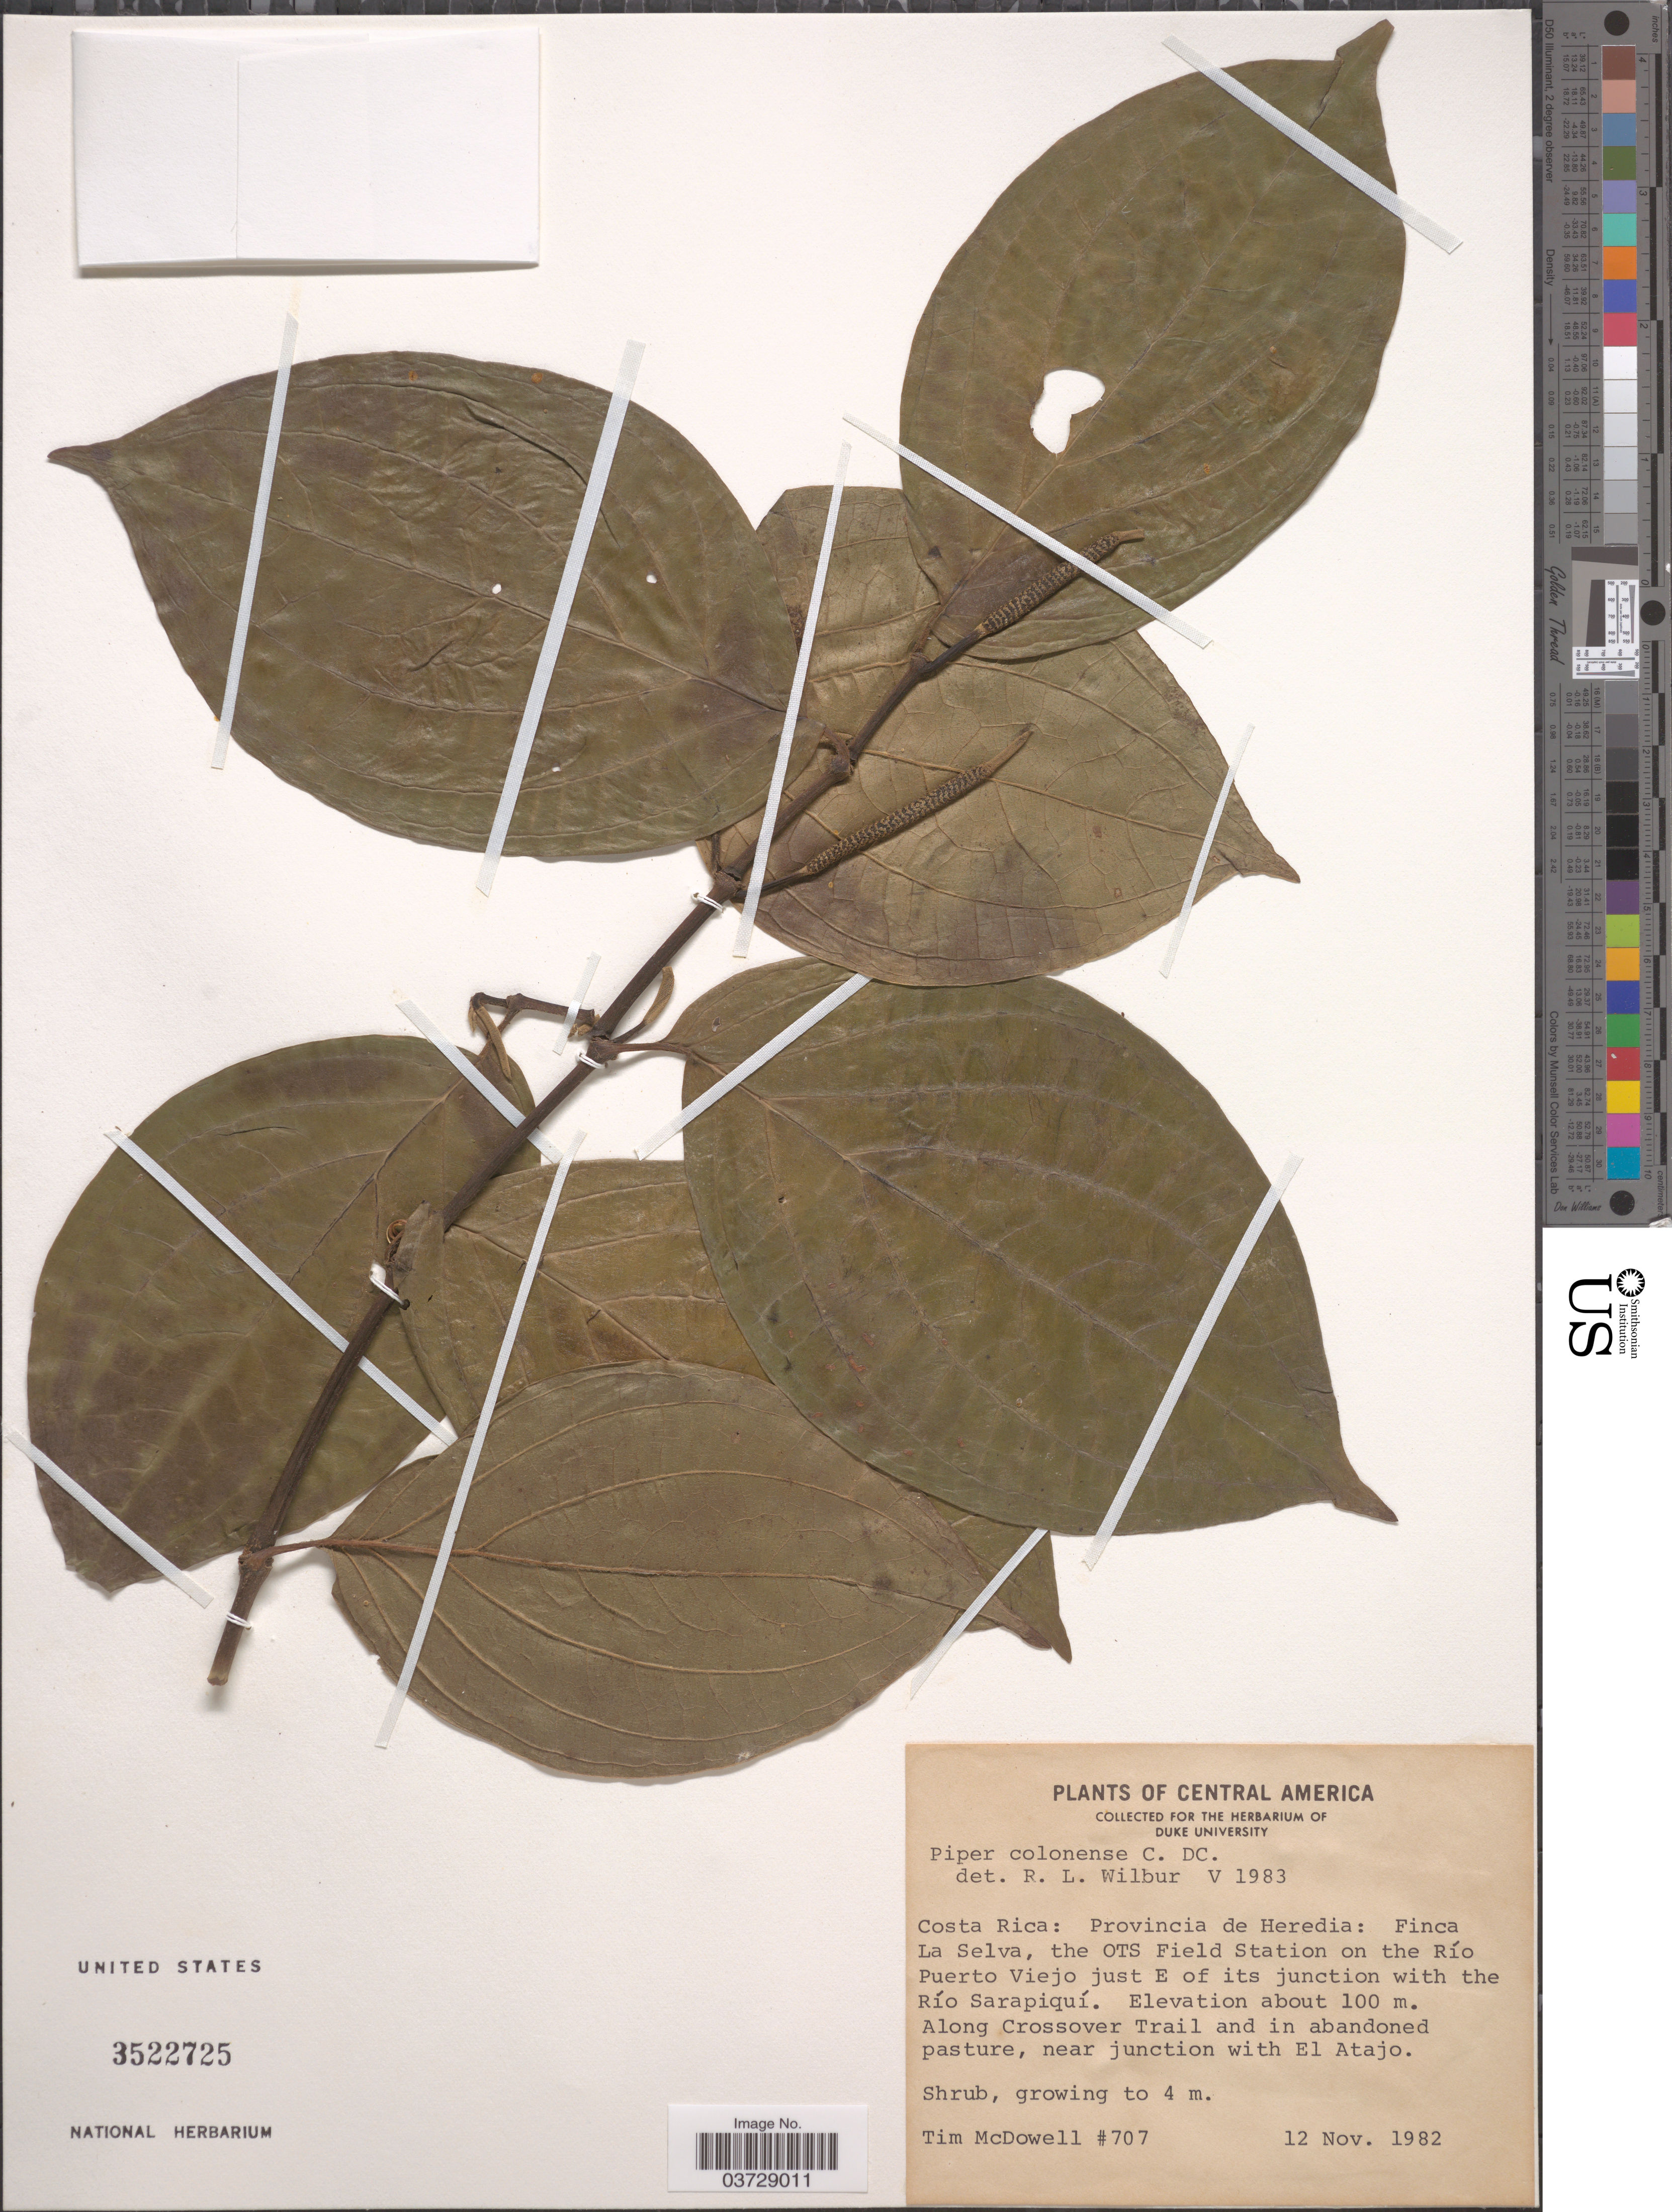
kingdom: Plantae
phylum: Tracheophyta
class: Magnoliopsida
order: Piperales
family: Piperaceae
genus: Piper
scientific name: Piper colonense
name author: C. DC.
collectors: T. McDowell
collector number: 707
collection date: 1982-11-12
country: Costa Rica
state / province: Heredia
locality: Finca La Selva, the OTS Field Station on the Río Puerto Viejo just E of its junction with the Río Sarapiquí. Along Crossover Trail and in abandoned pasture, near junction with El Atajo.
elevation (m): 100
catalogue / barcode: US 3522725